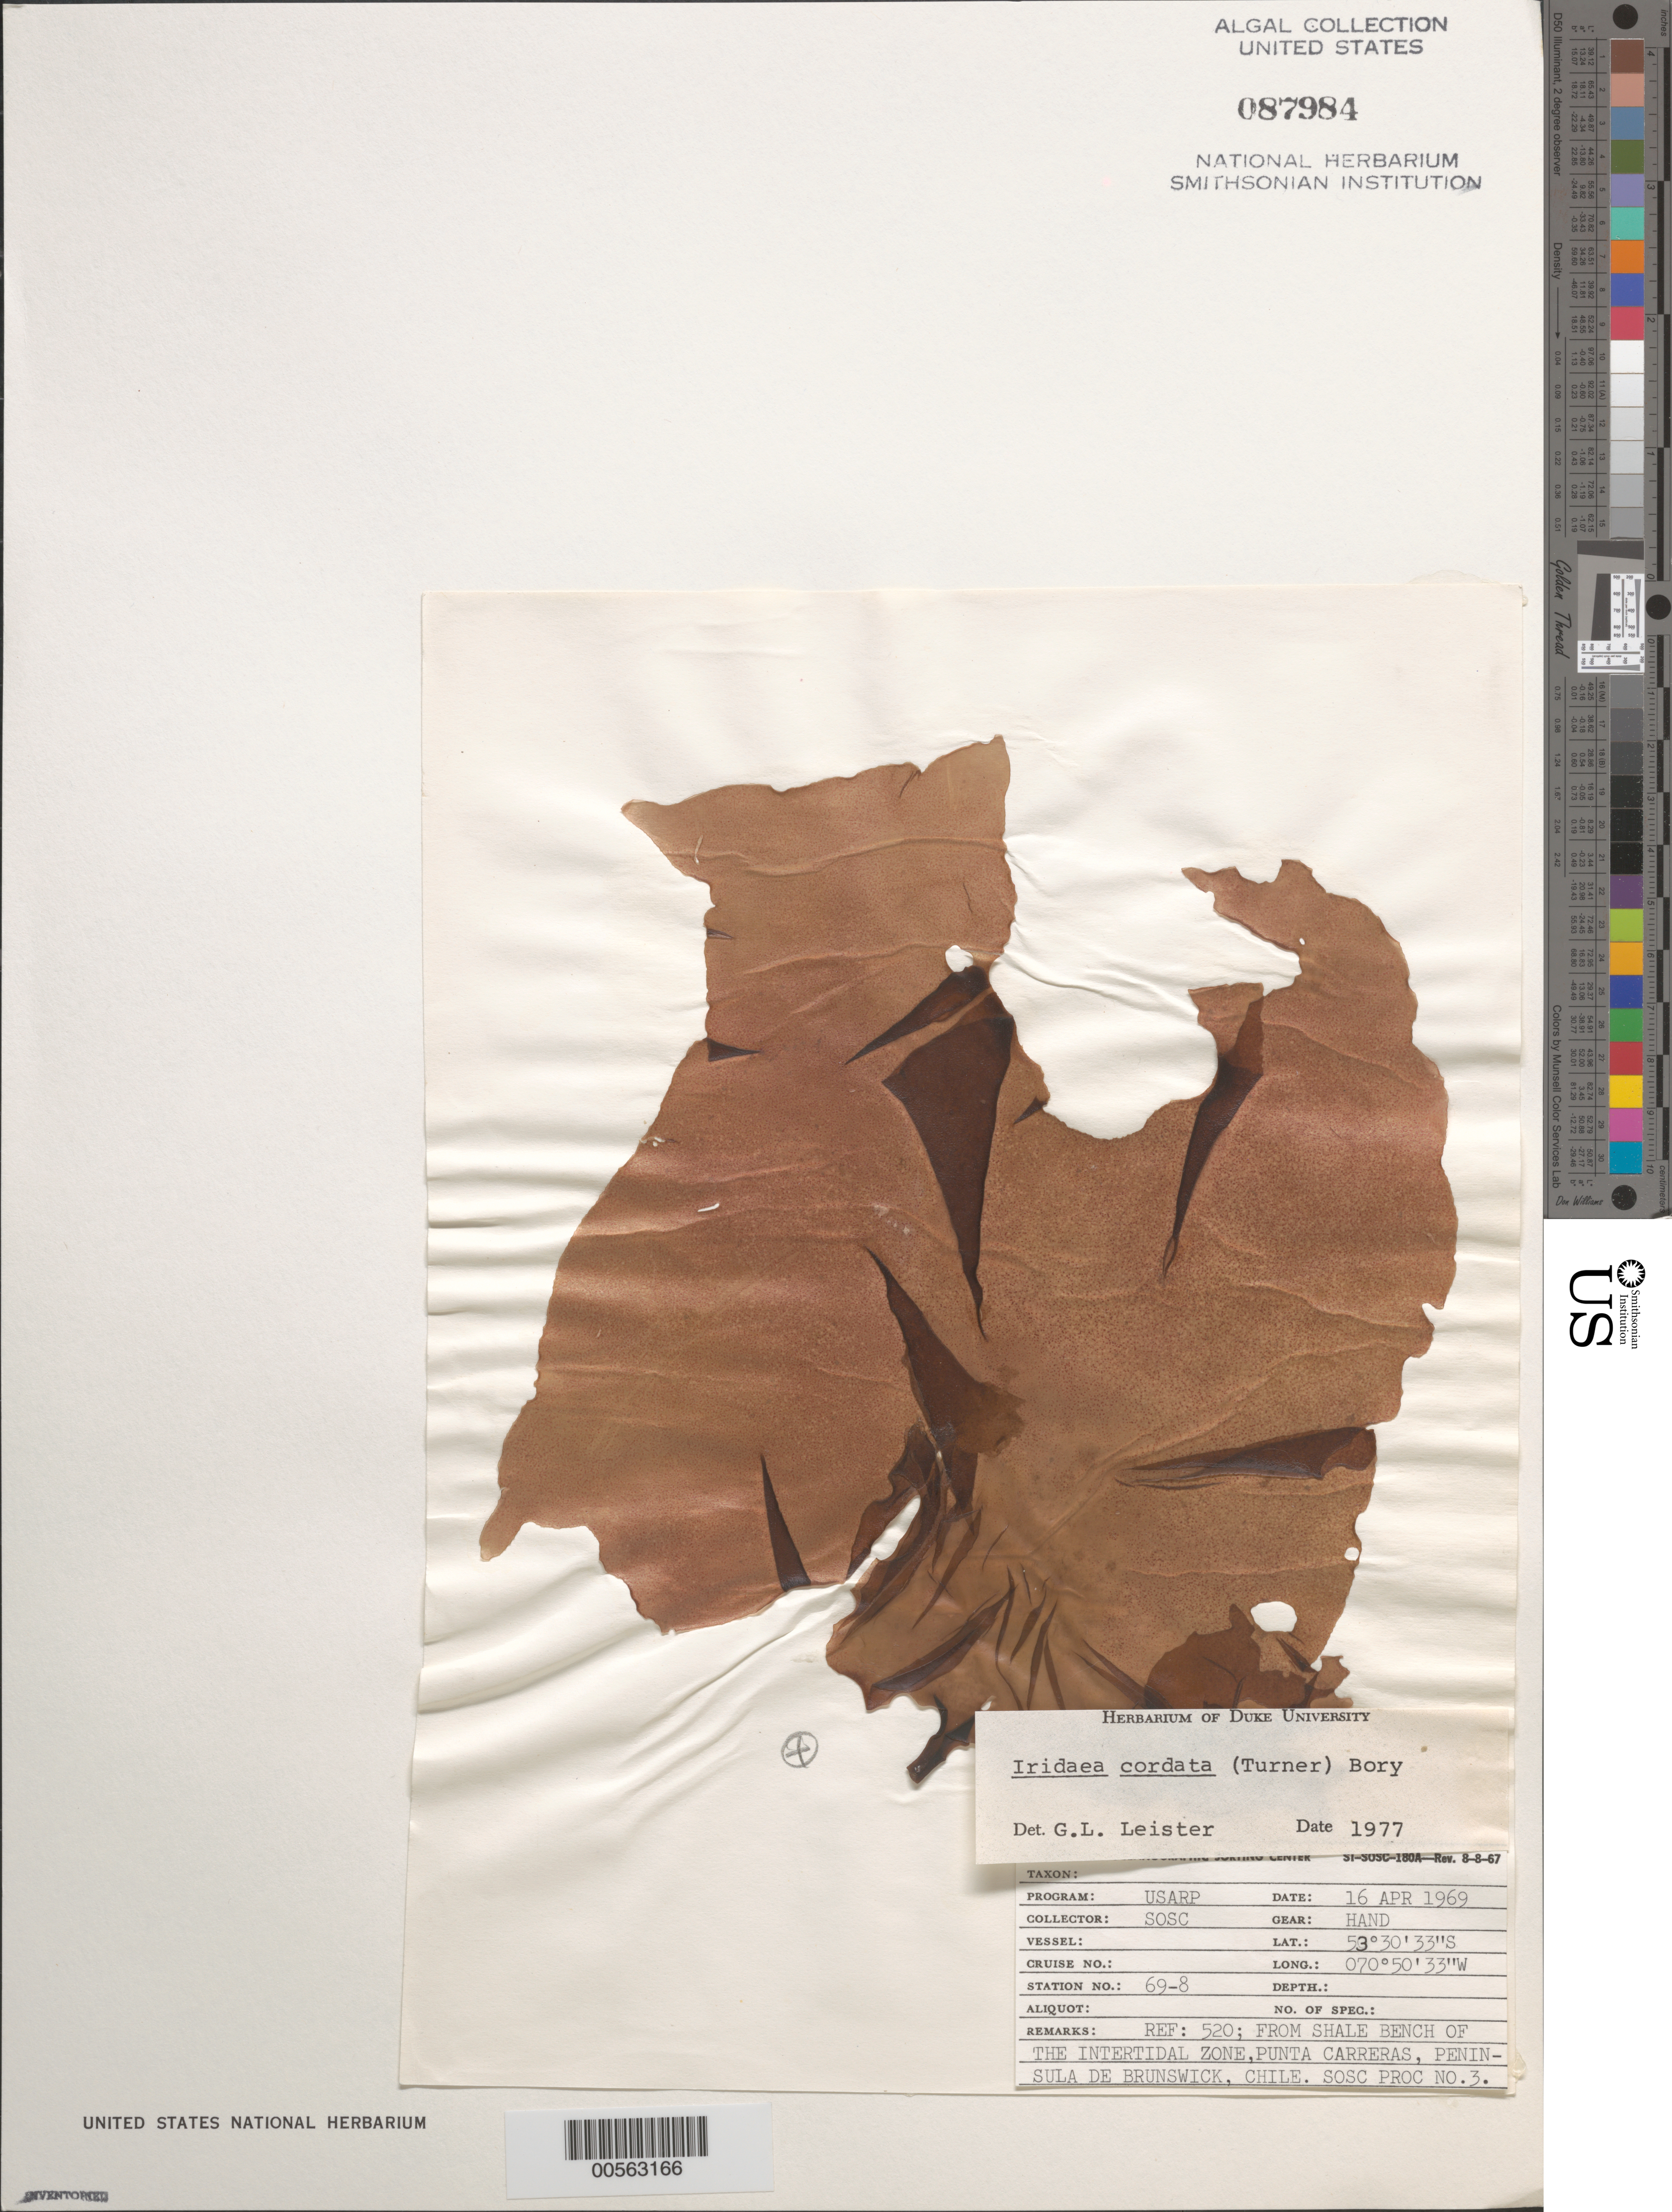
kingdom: Plantae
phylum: Rhodophyta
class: Florideophyceae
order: Gigartinales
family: Gigartinaceae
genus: Iridaea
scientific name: Iridaea cordata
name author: (Turner) Bory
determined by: Leister, G. L.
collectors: SOSC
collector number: Station 69-8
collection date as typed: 16 Apr 1969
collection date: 1969-04-16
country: Chile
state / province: Magallanes y de la Antártica Chilena (XII)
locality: Punta carreras, peninsula de brunswick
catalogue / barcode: US 87984